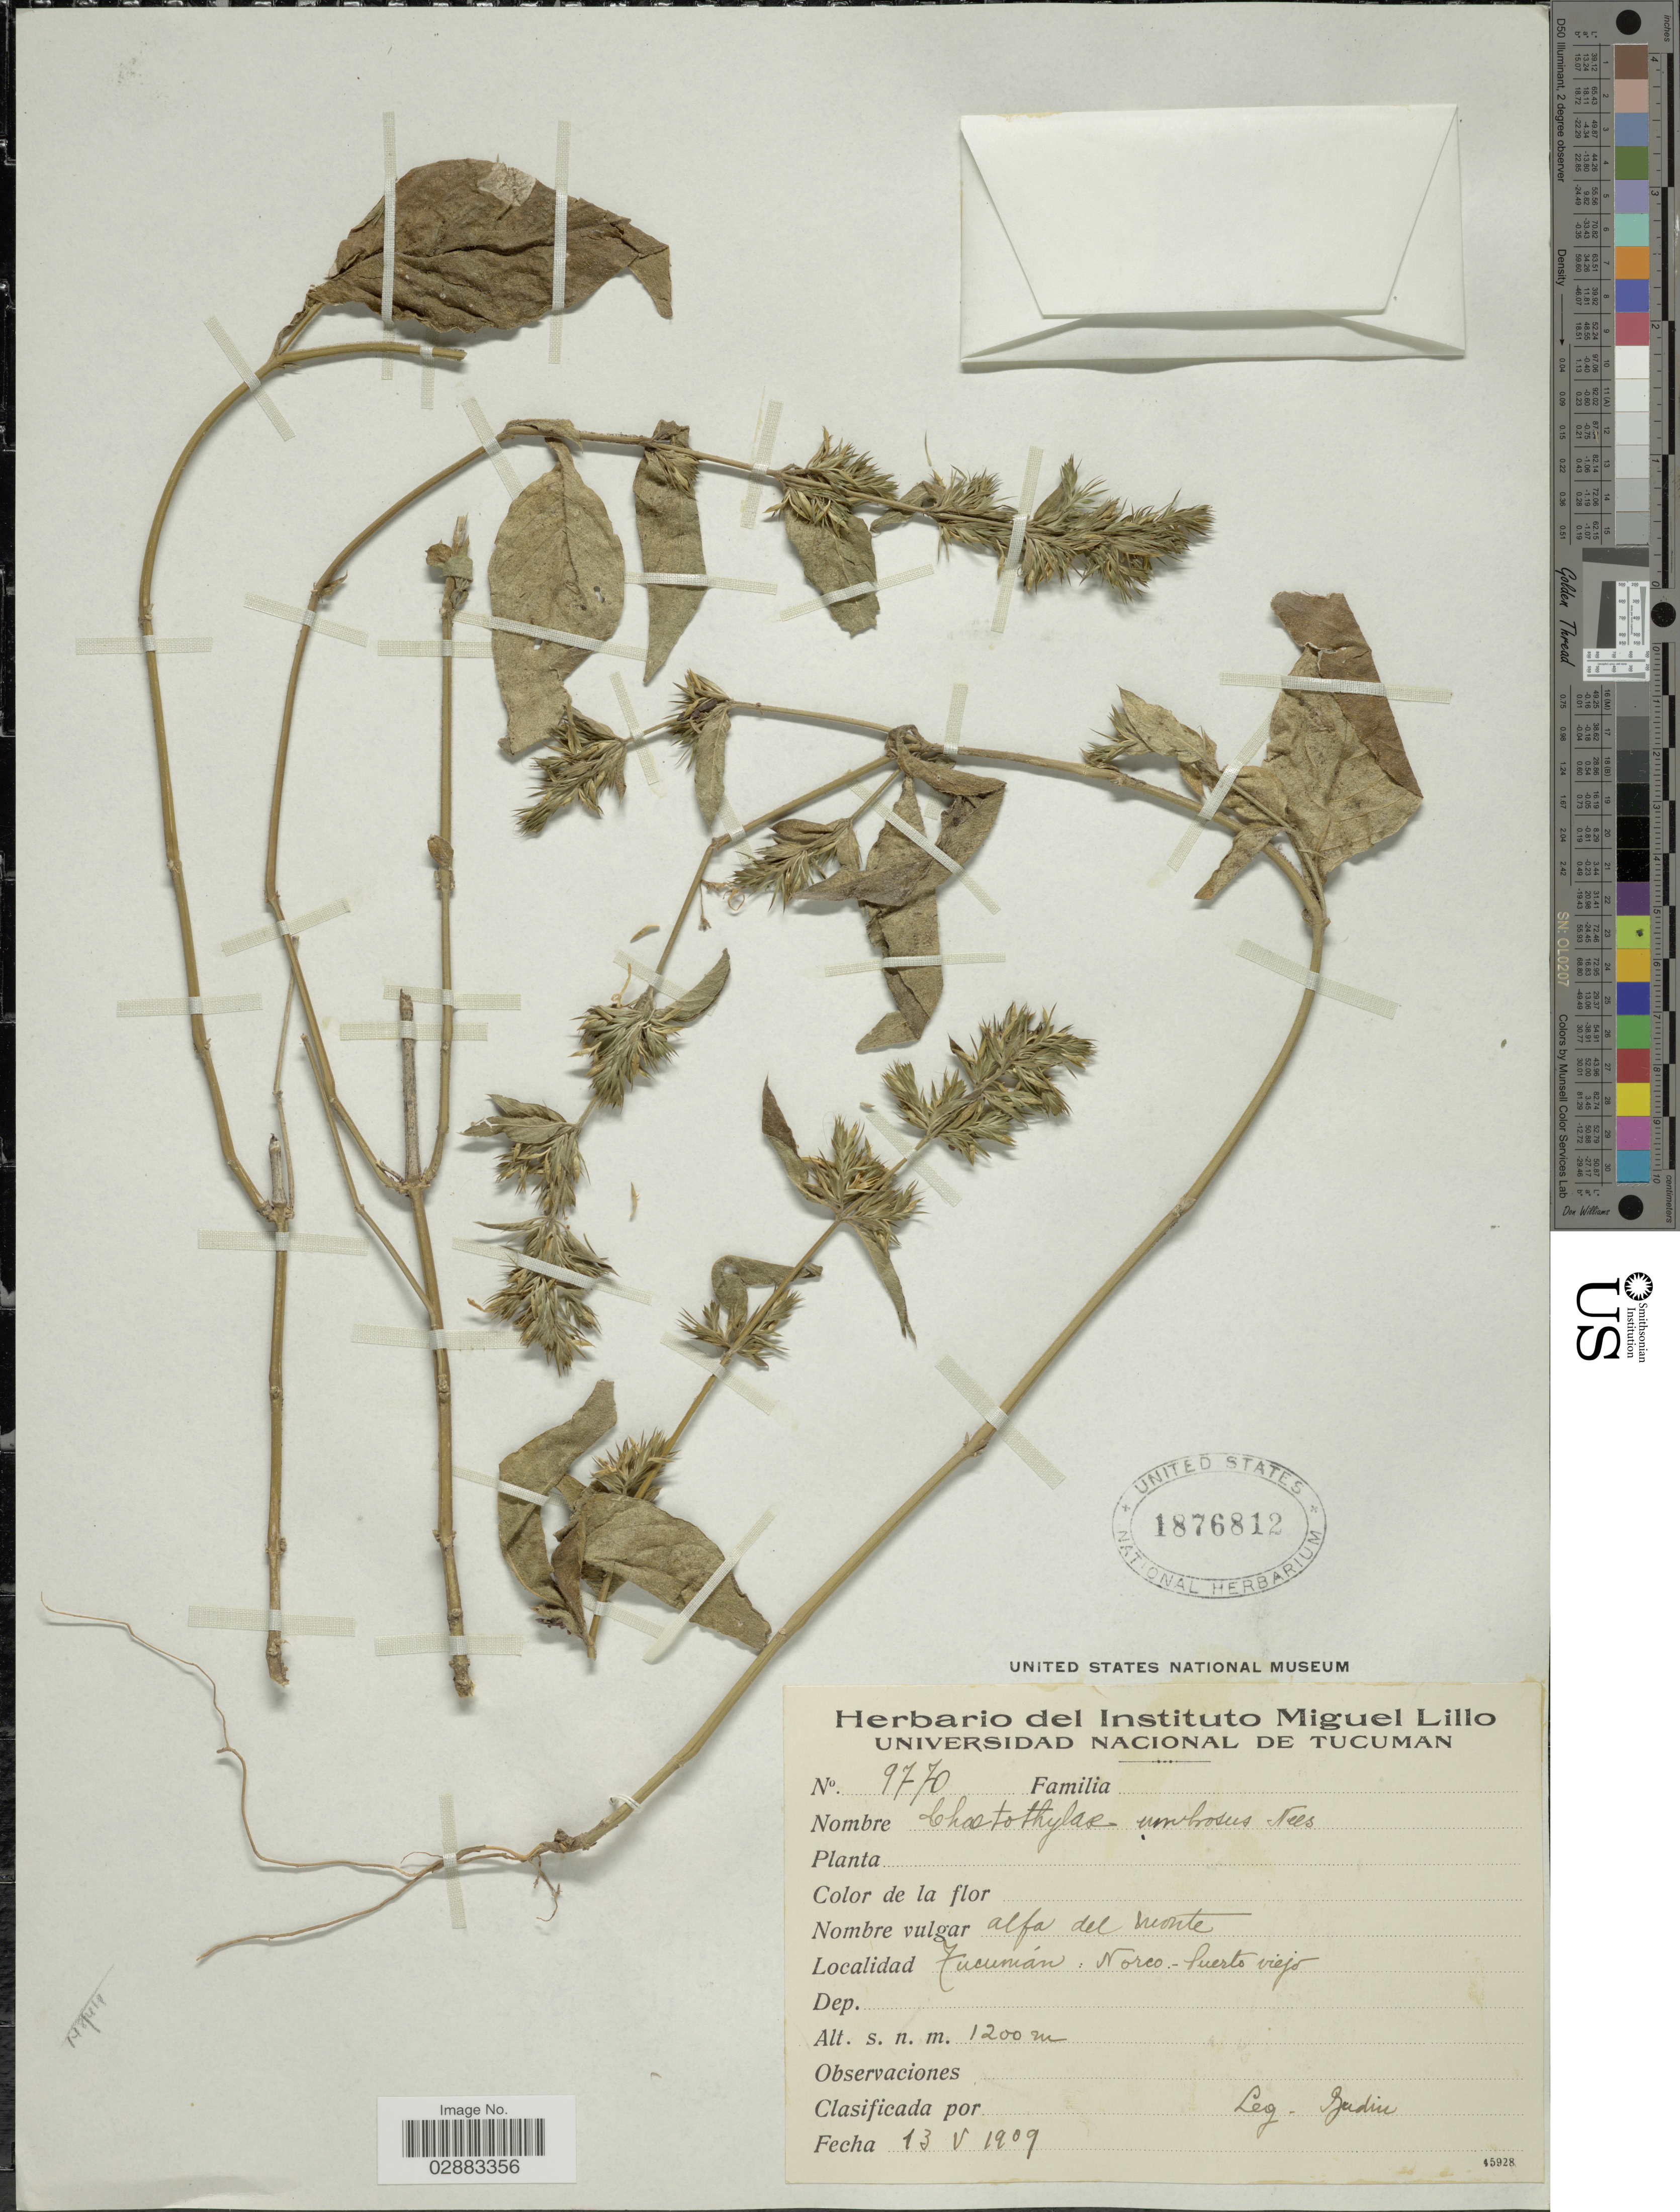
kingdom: Plantae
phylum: Tracheophyta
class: Magnoliopsida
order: Lamiales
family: Acanthaceae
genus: Justicia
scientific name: Justicia goudotii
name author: V.A.W. Graham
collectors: Budin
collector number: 9770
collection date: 1909-05-13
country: Argentina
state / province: Tucuman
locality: Tucumán. Norco-Puerto viejo.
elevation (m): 1200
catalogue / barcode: US 1876812